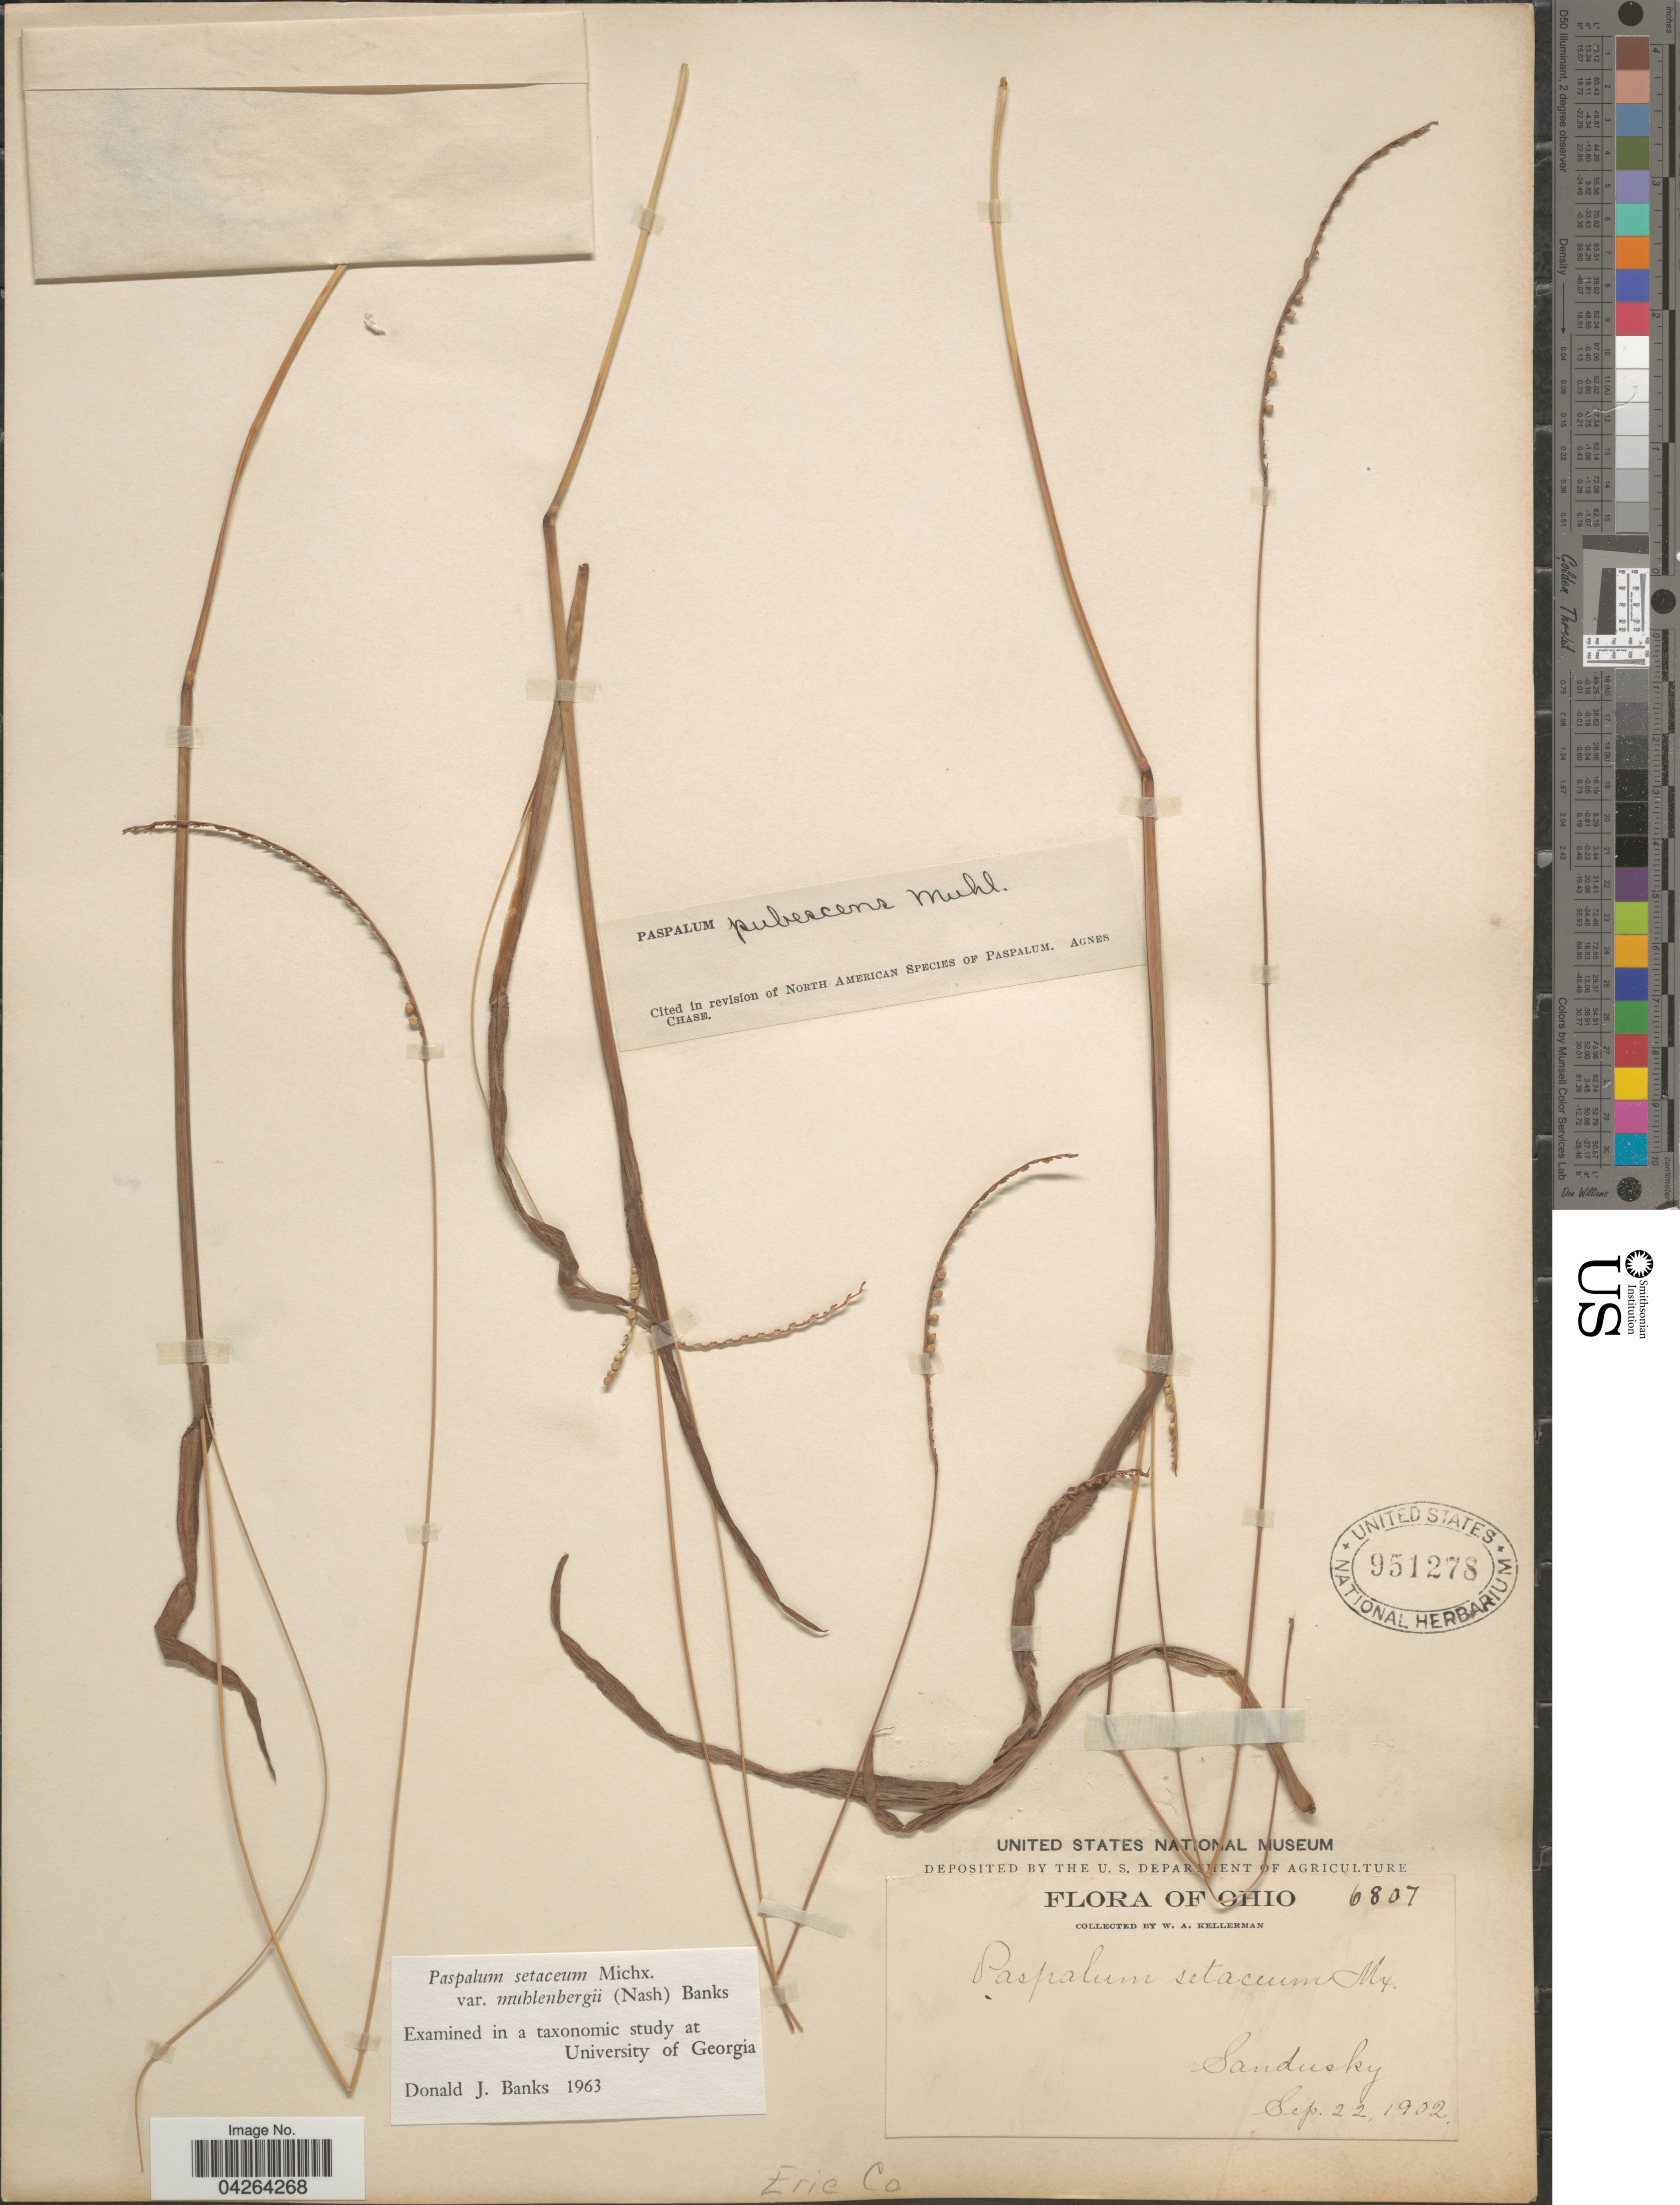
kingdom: Plantae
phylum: Tracheophyta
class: Liliopsida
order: Poales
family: Poaceae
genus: Paspalum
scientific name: Paspalum setaceum var. muhlenbergii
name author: (Nash) D.J. Banks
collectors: W. Kellerman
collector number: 6807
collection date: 1902-09-22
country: United States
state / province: Ohio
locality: Sandusky. Eric Co.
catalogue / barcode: US 951278